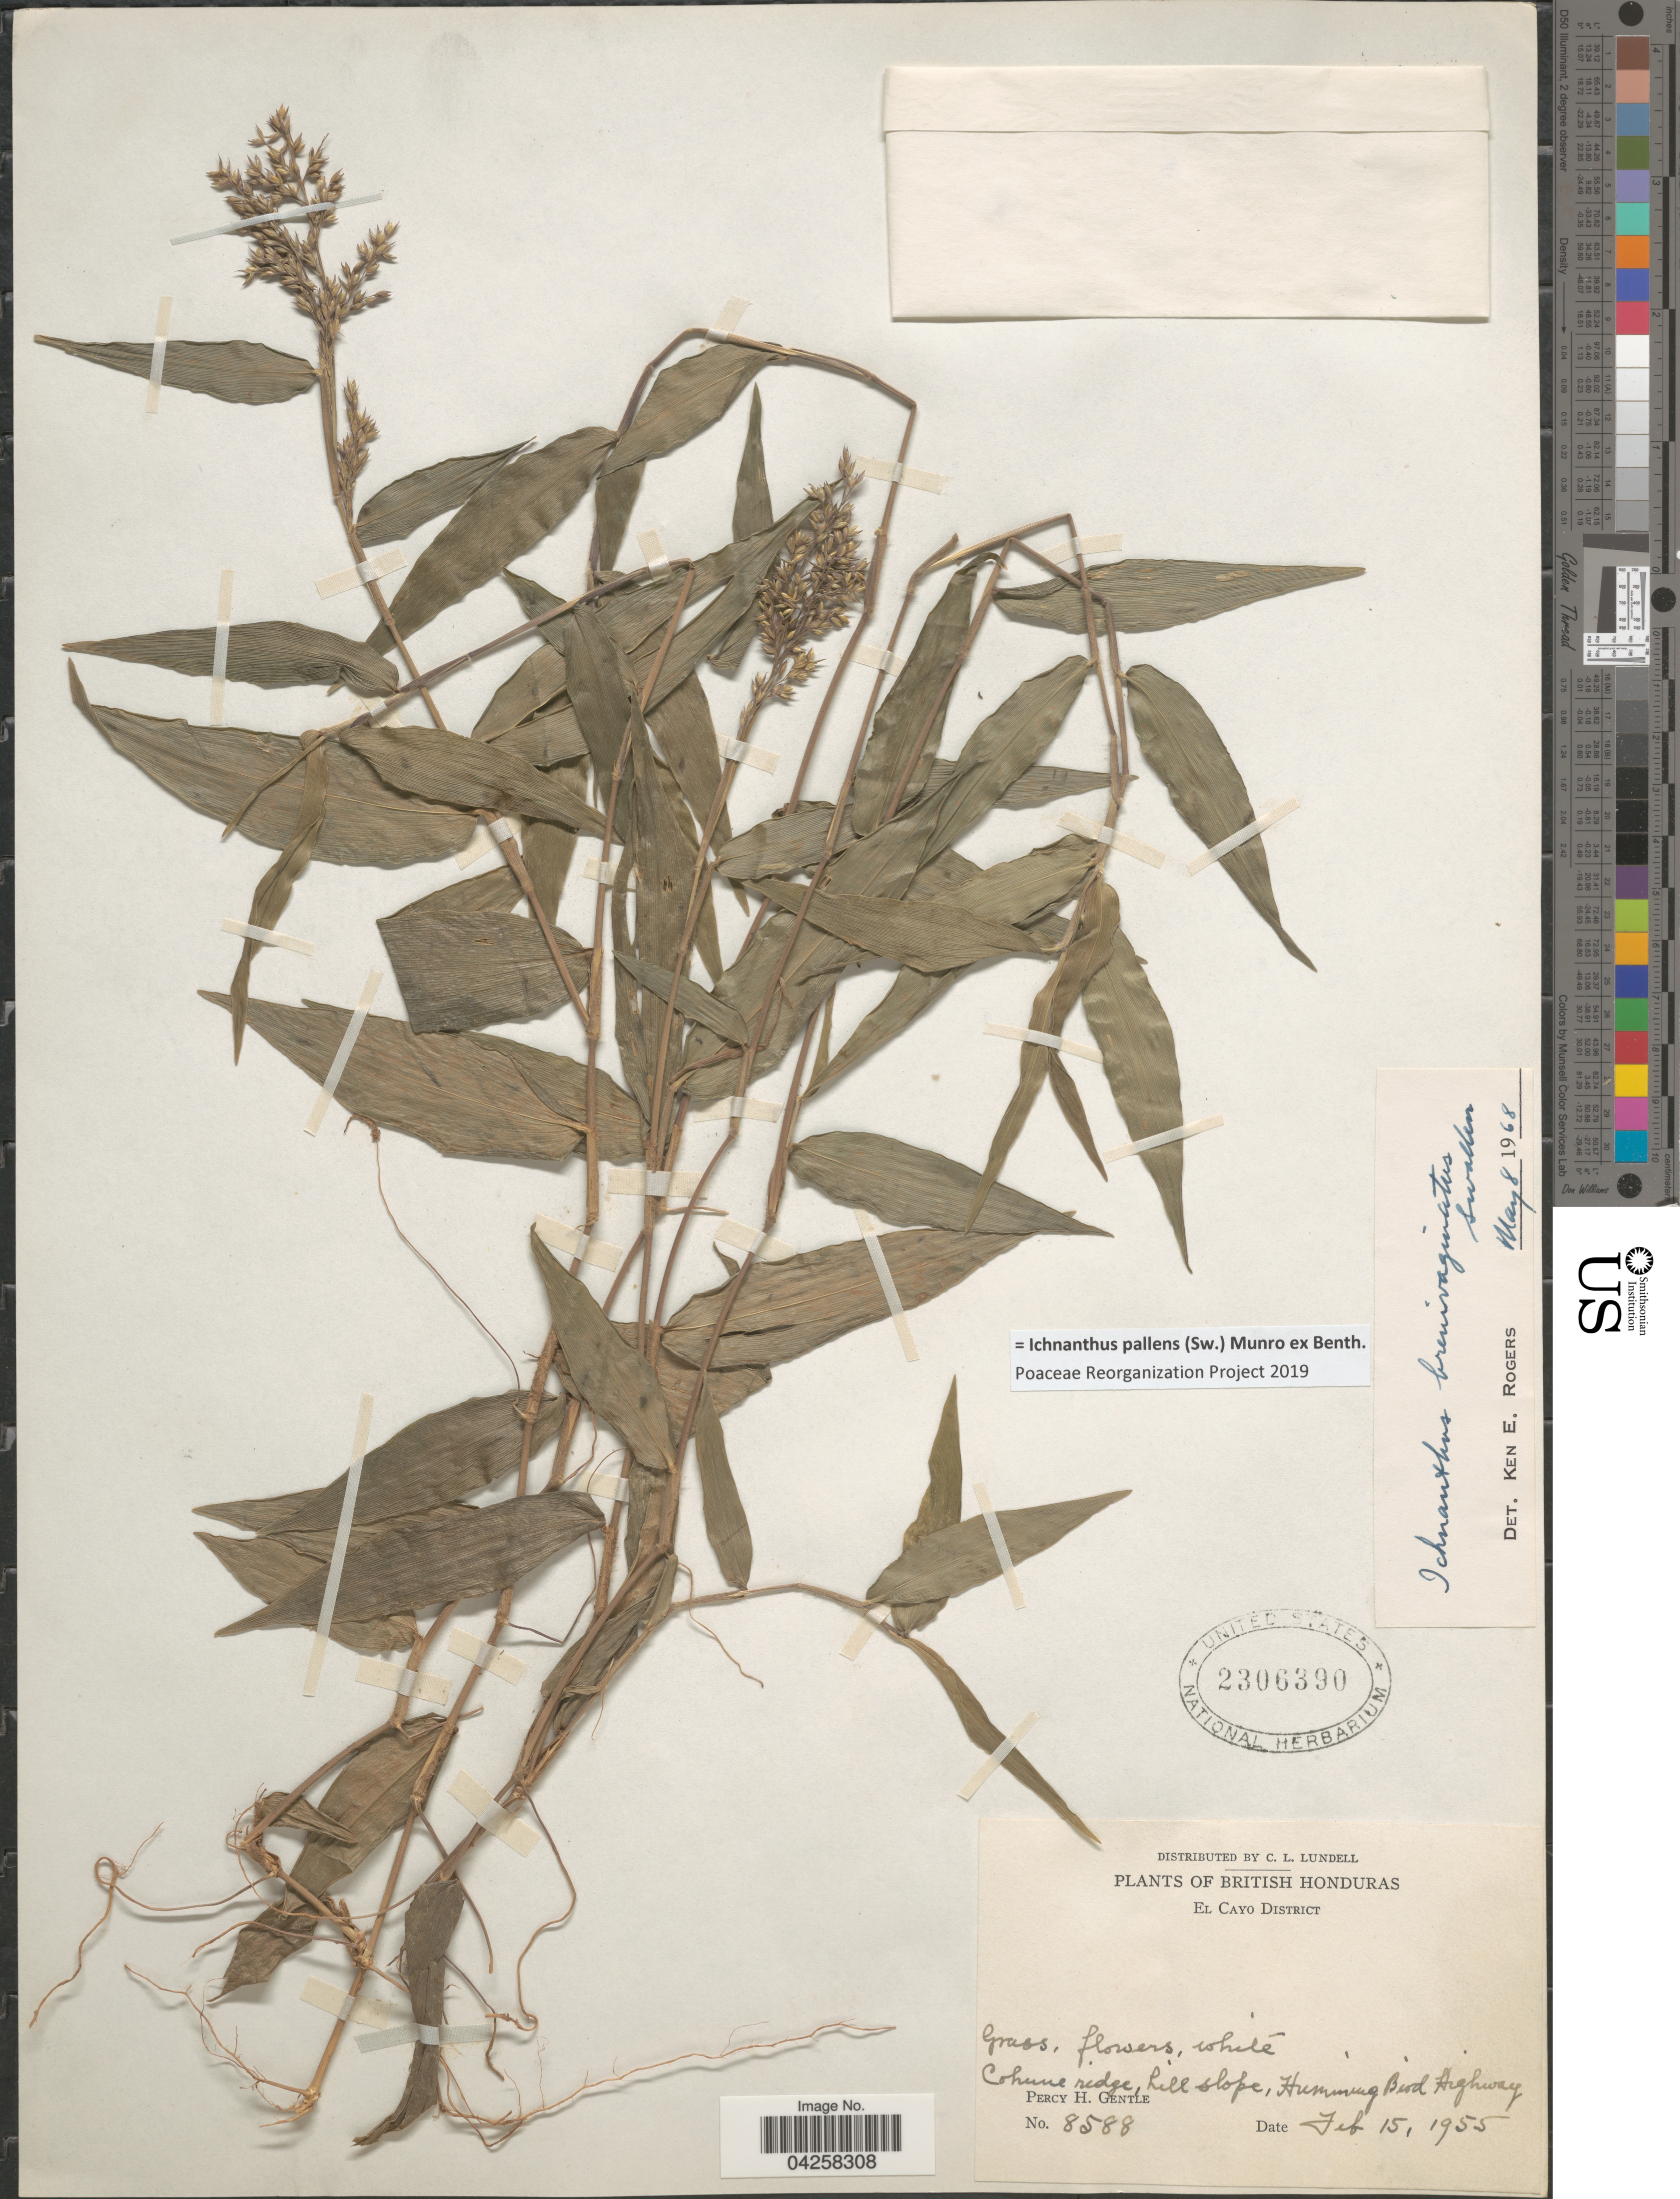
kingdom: Plantae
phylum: Tracheophyta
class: Liliopsida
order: Poales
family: Poaceae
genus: Ichnanthus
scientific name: Ichnanthus pallens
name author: (Sw.) Munro ex Benth.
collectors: P. H. Gentle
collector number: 8588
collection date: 1955-02-15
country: Belize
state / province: Cayo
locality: British Honduras. El Cayo District. Cohune ridge, hill slope, Humming Bird Highway.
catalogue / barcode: US 2306390